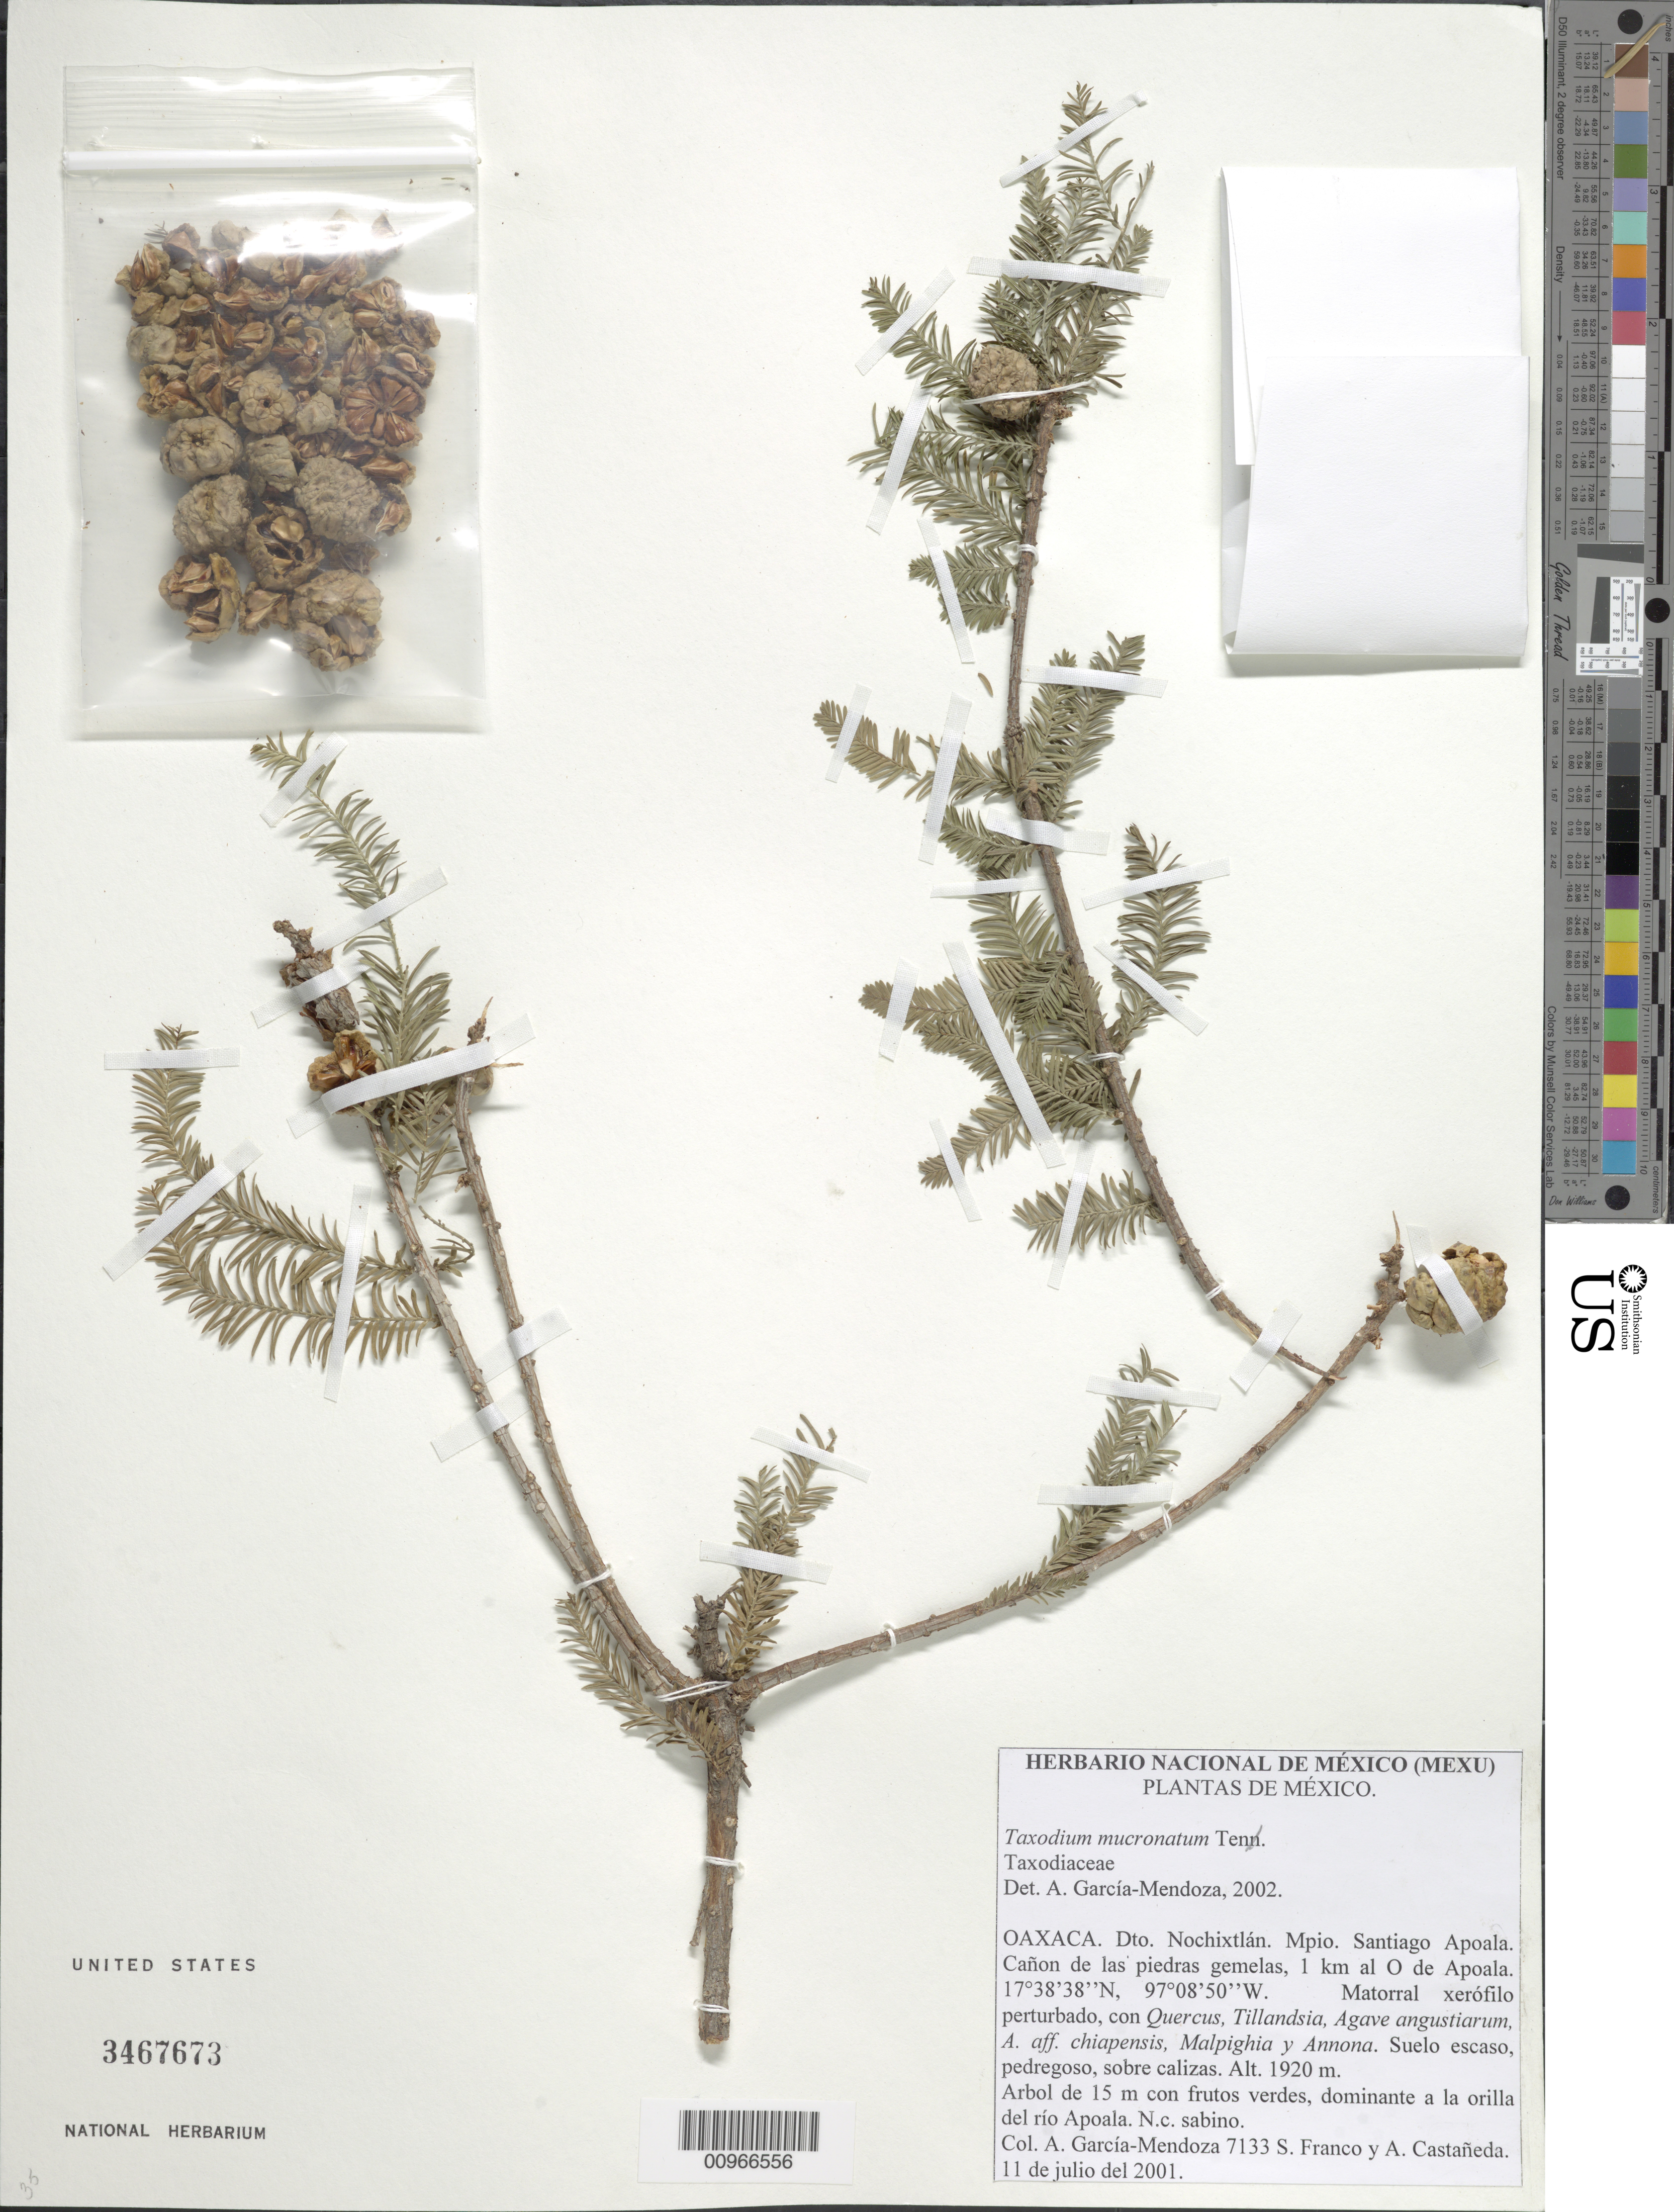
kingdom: Plantae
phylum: Tracheophyta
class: Pinopsida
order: Pinales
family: Cupressaceae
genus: Taxodium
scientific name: Taxodium mucronatum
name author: Ten.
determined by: García-Mendoza, A.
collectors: A. García-Mendoza, S. Franco & A. Castañeda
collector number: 7133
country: Mexico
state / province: Oaxaca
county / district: Santiago Apoala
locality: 1 km al O de Apoala. Dto. Nochixtlán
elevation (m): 1920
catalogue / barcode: US 3467673